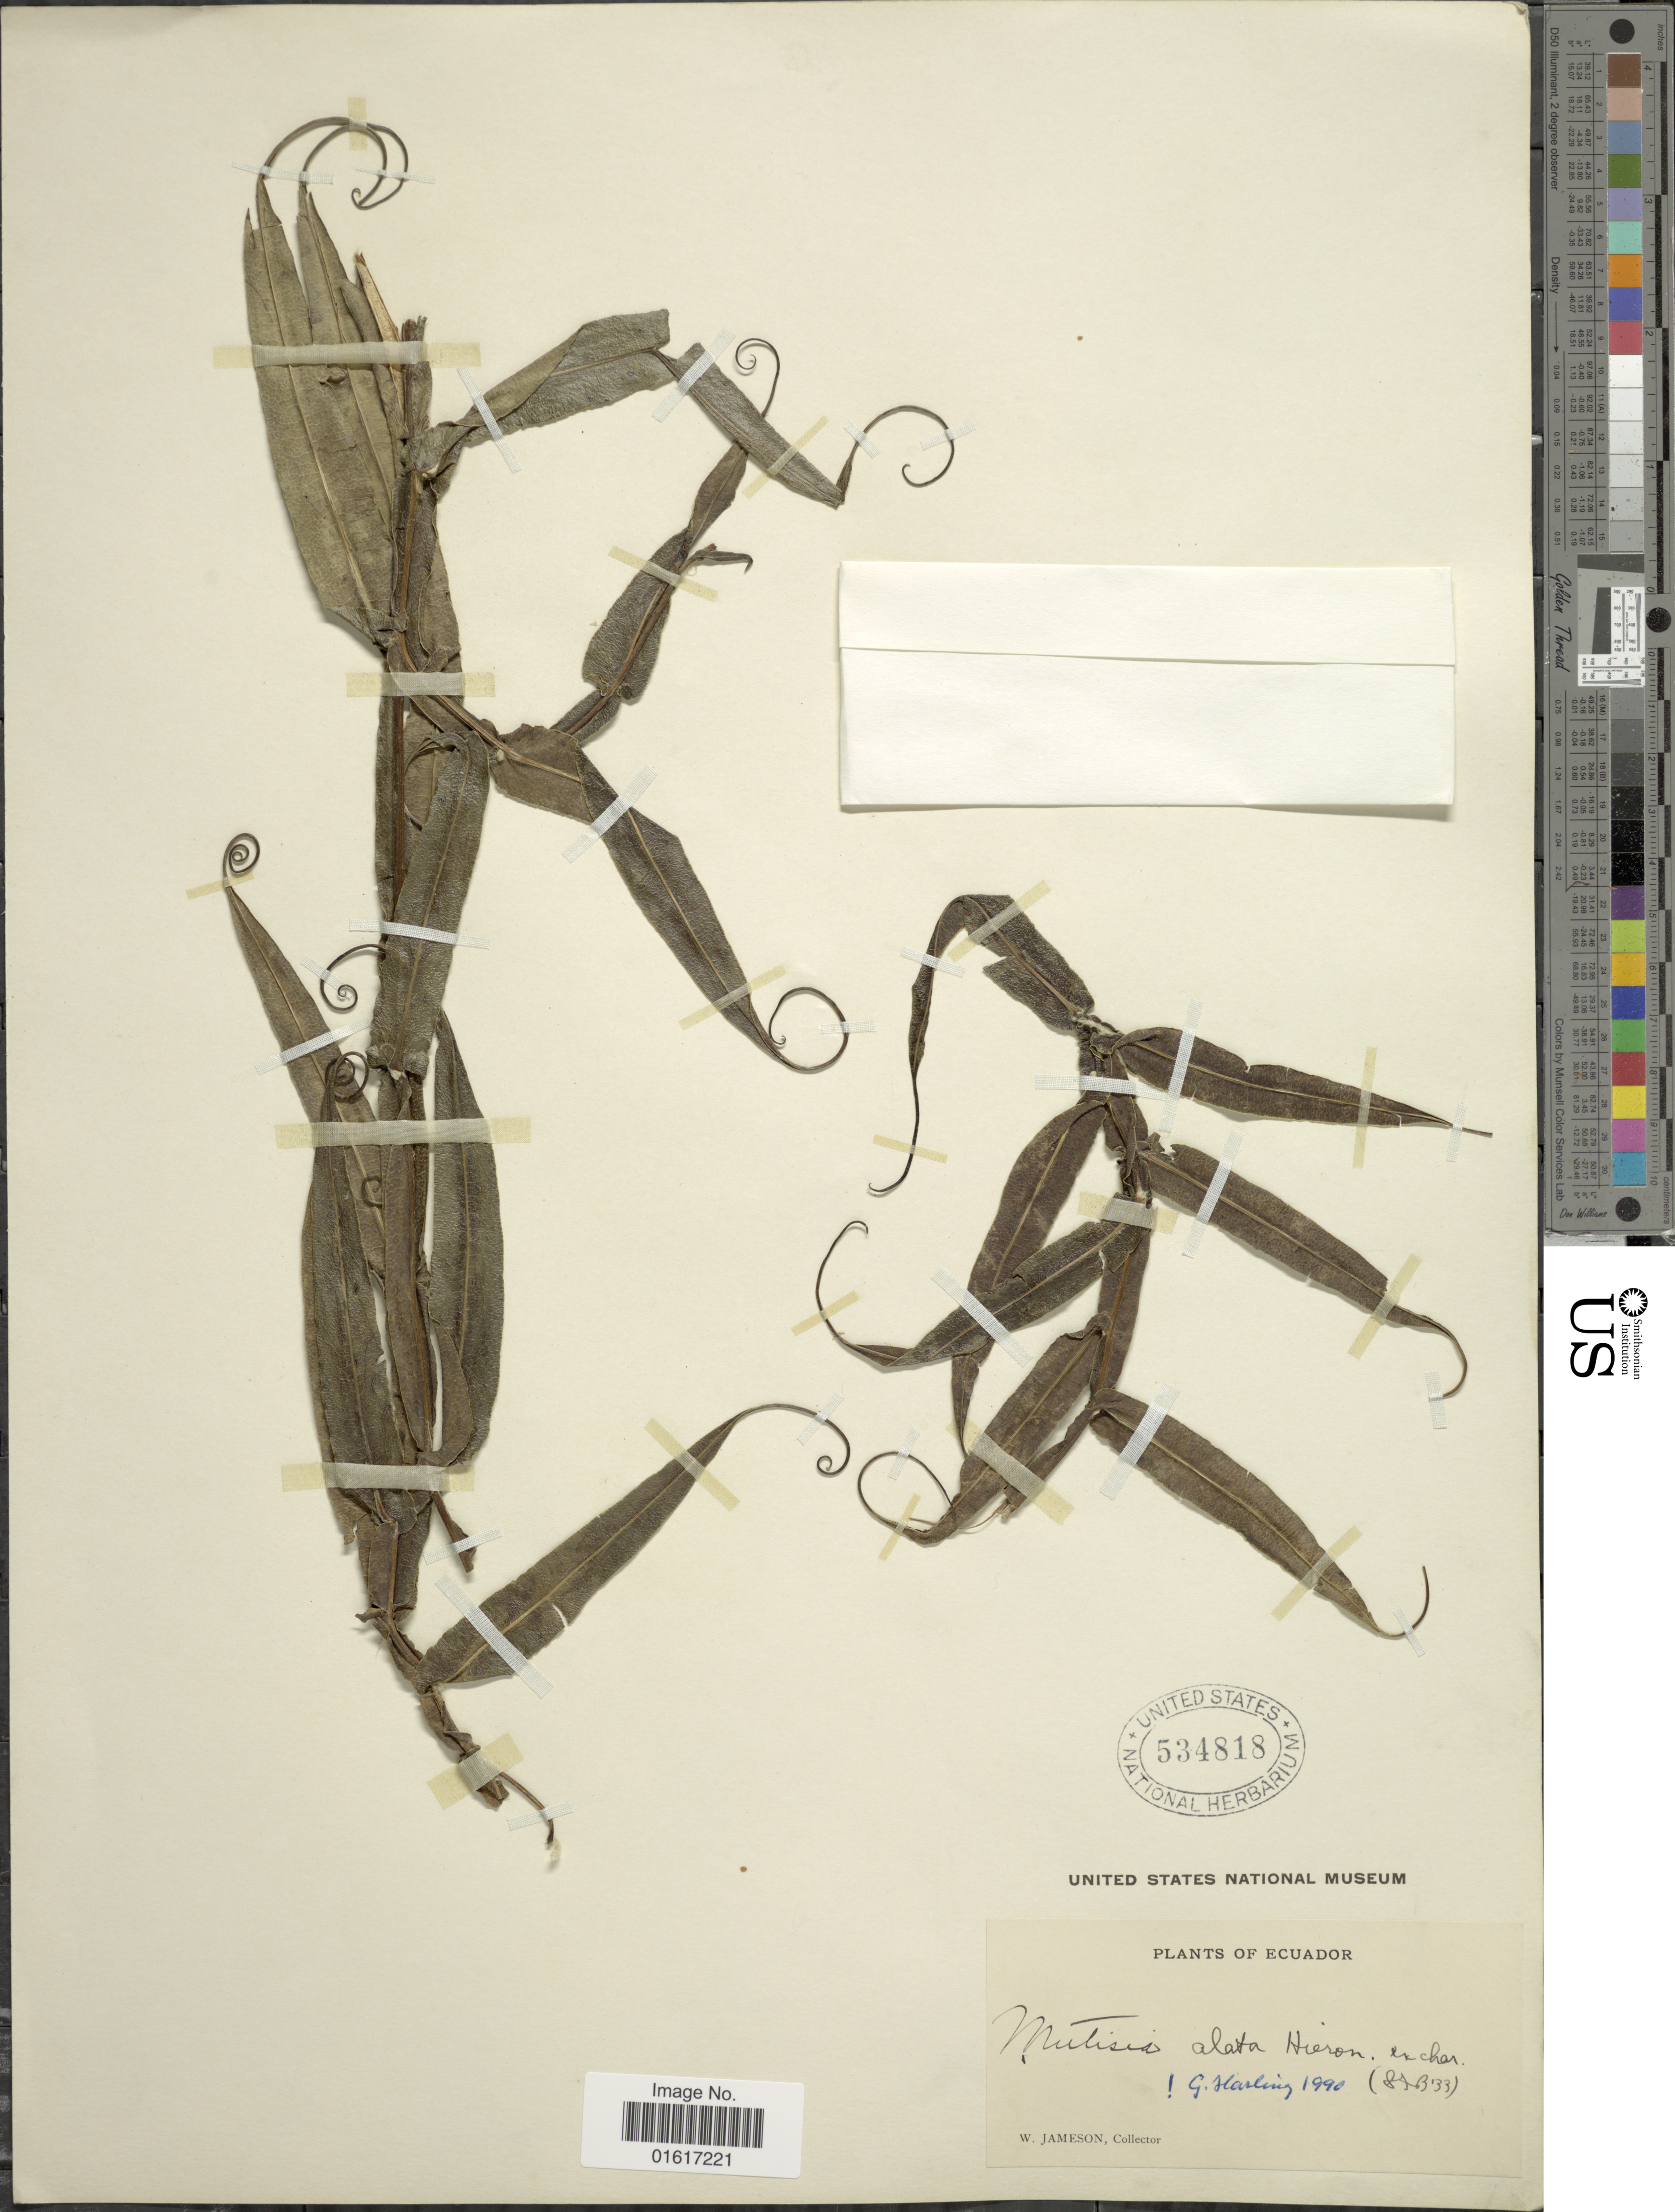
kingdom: Plantae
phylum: Tracheophyta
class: Magnoliopsida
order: Asterales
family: Asteraceae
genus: Mutisia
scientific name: Mutisia alata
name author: Hieron.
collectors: W. Jameson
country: Ecuador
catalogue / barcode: US 534818